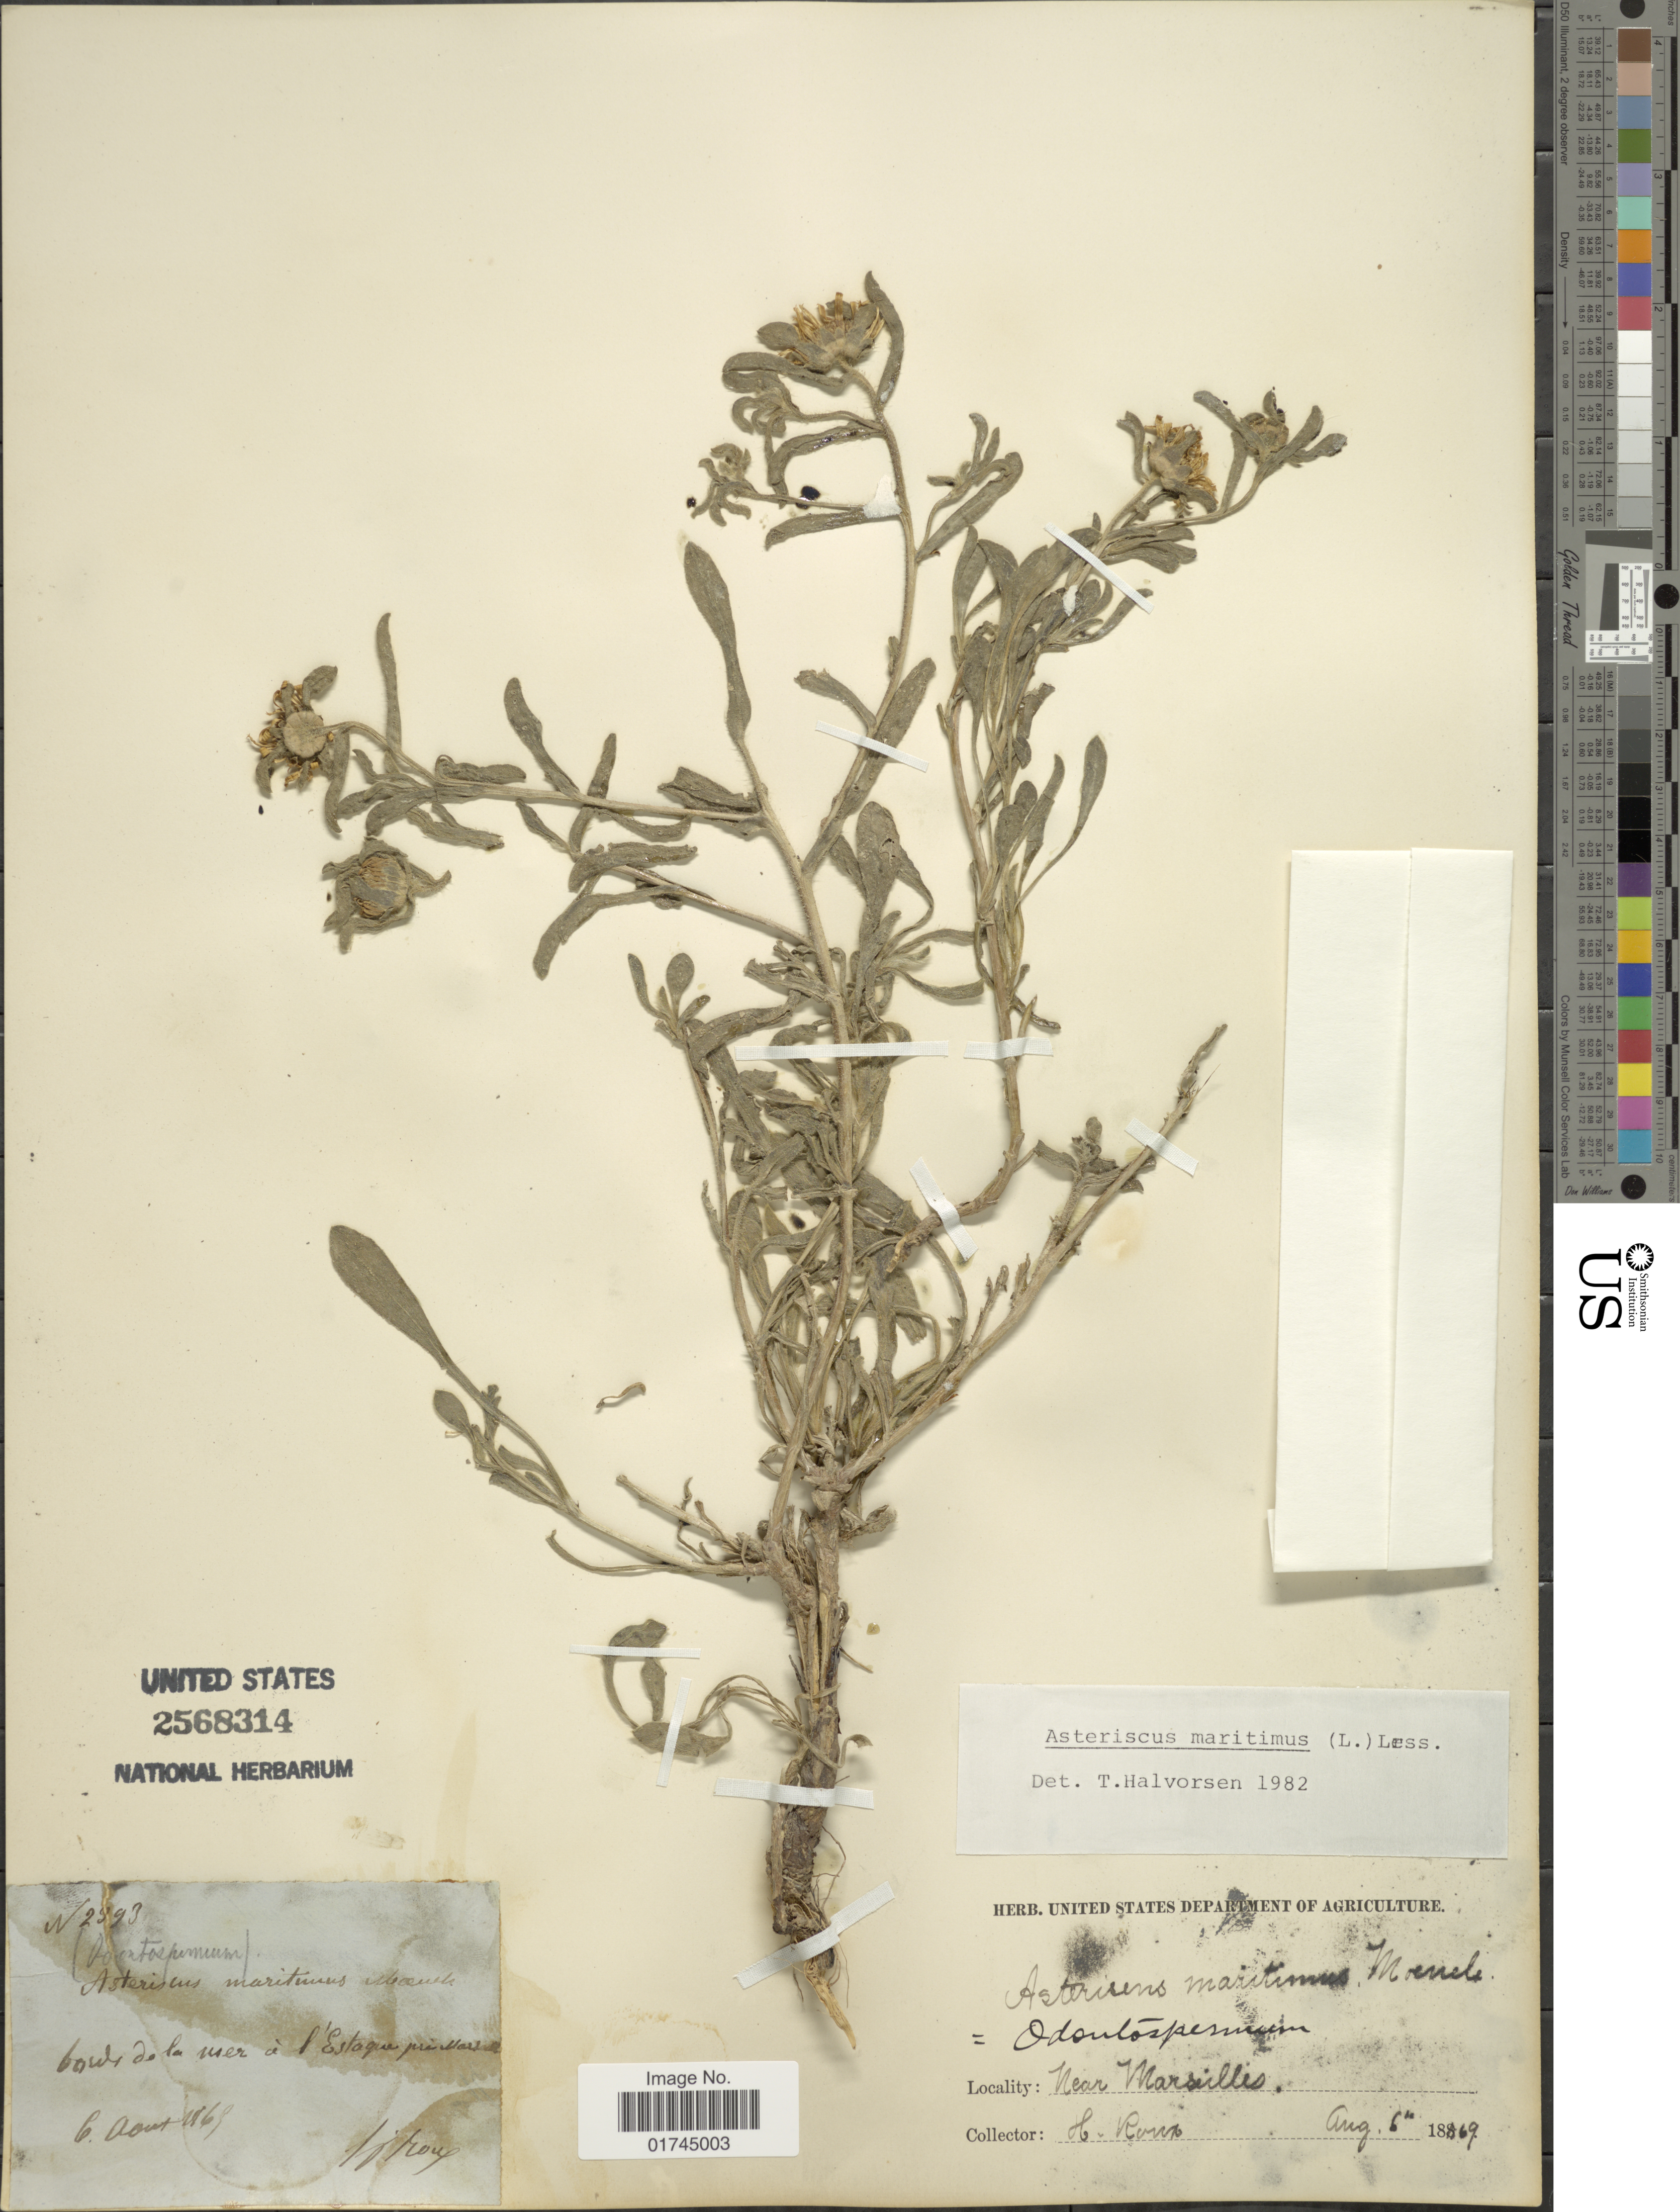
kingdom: Plantae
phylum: Tracheophyta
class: Magnoliopsida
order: Asterales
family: Asteraceae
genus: Asteriscus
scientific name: Asteriscus maritimus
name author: (L.) Less.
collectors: H. Rowe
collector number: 2393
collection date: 1869-08-05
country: France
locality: Near Marseilles.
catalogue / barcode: US 2568314